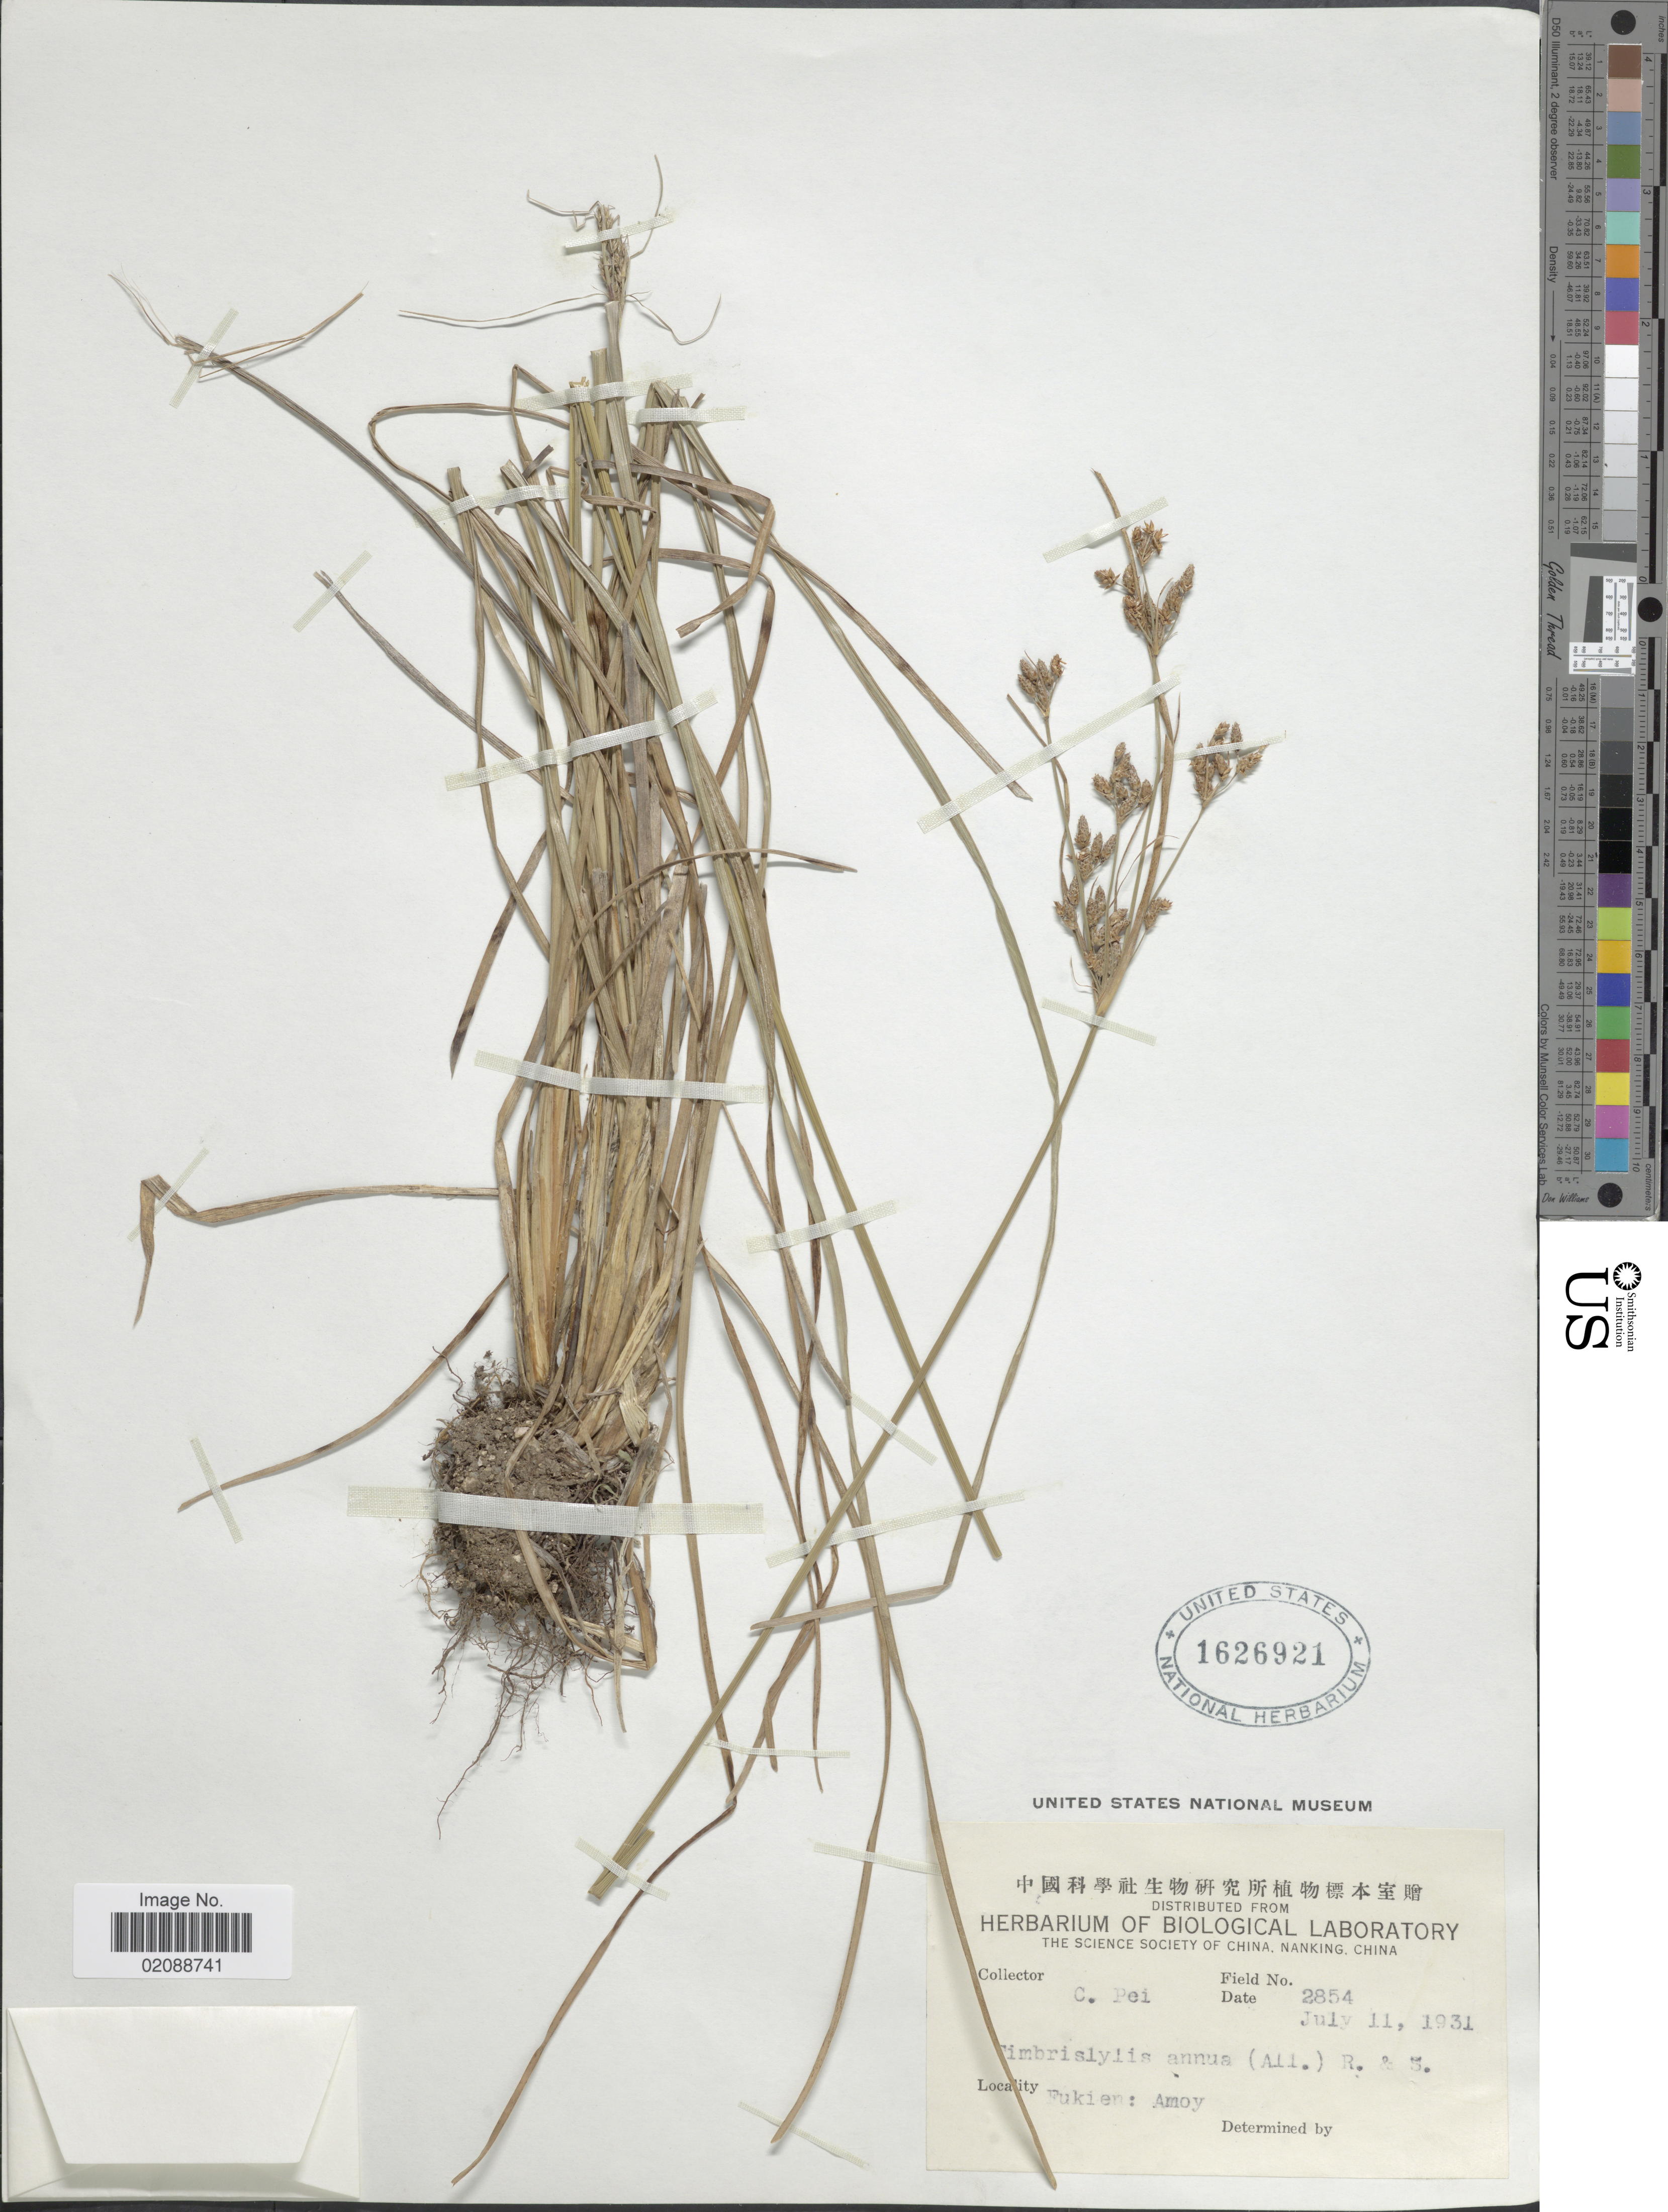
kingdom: Plantae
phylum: Tracheophyta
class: Liliopsida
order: Poales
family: Cyperaceae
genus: Fimbristylis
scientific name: Fimbristylis annua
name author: (All.) Roem. & Schult.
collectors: C. P'ei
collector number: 2854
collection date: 1931-07-11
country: China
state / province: Fujian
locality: Fukien: Amoy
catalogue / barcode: US 1626921